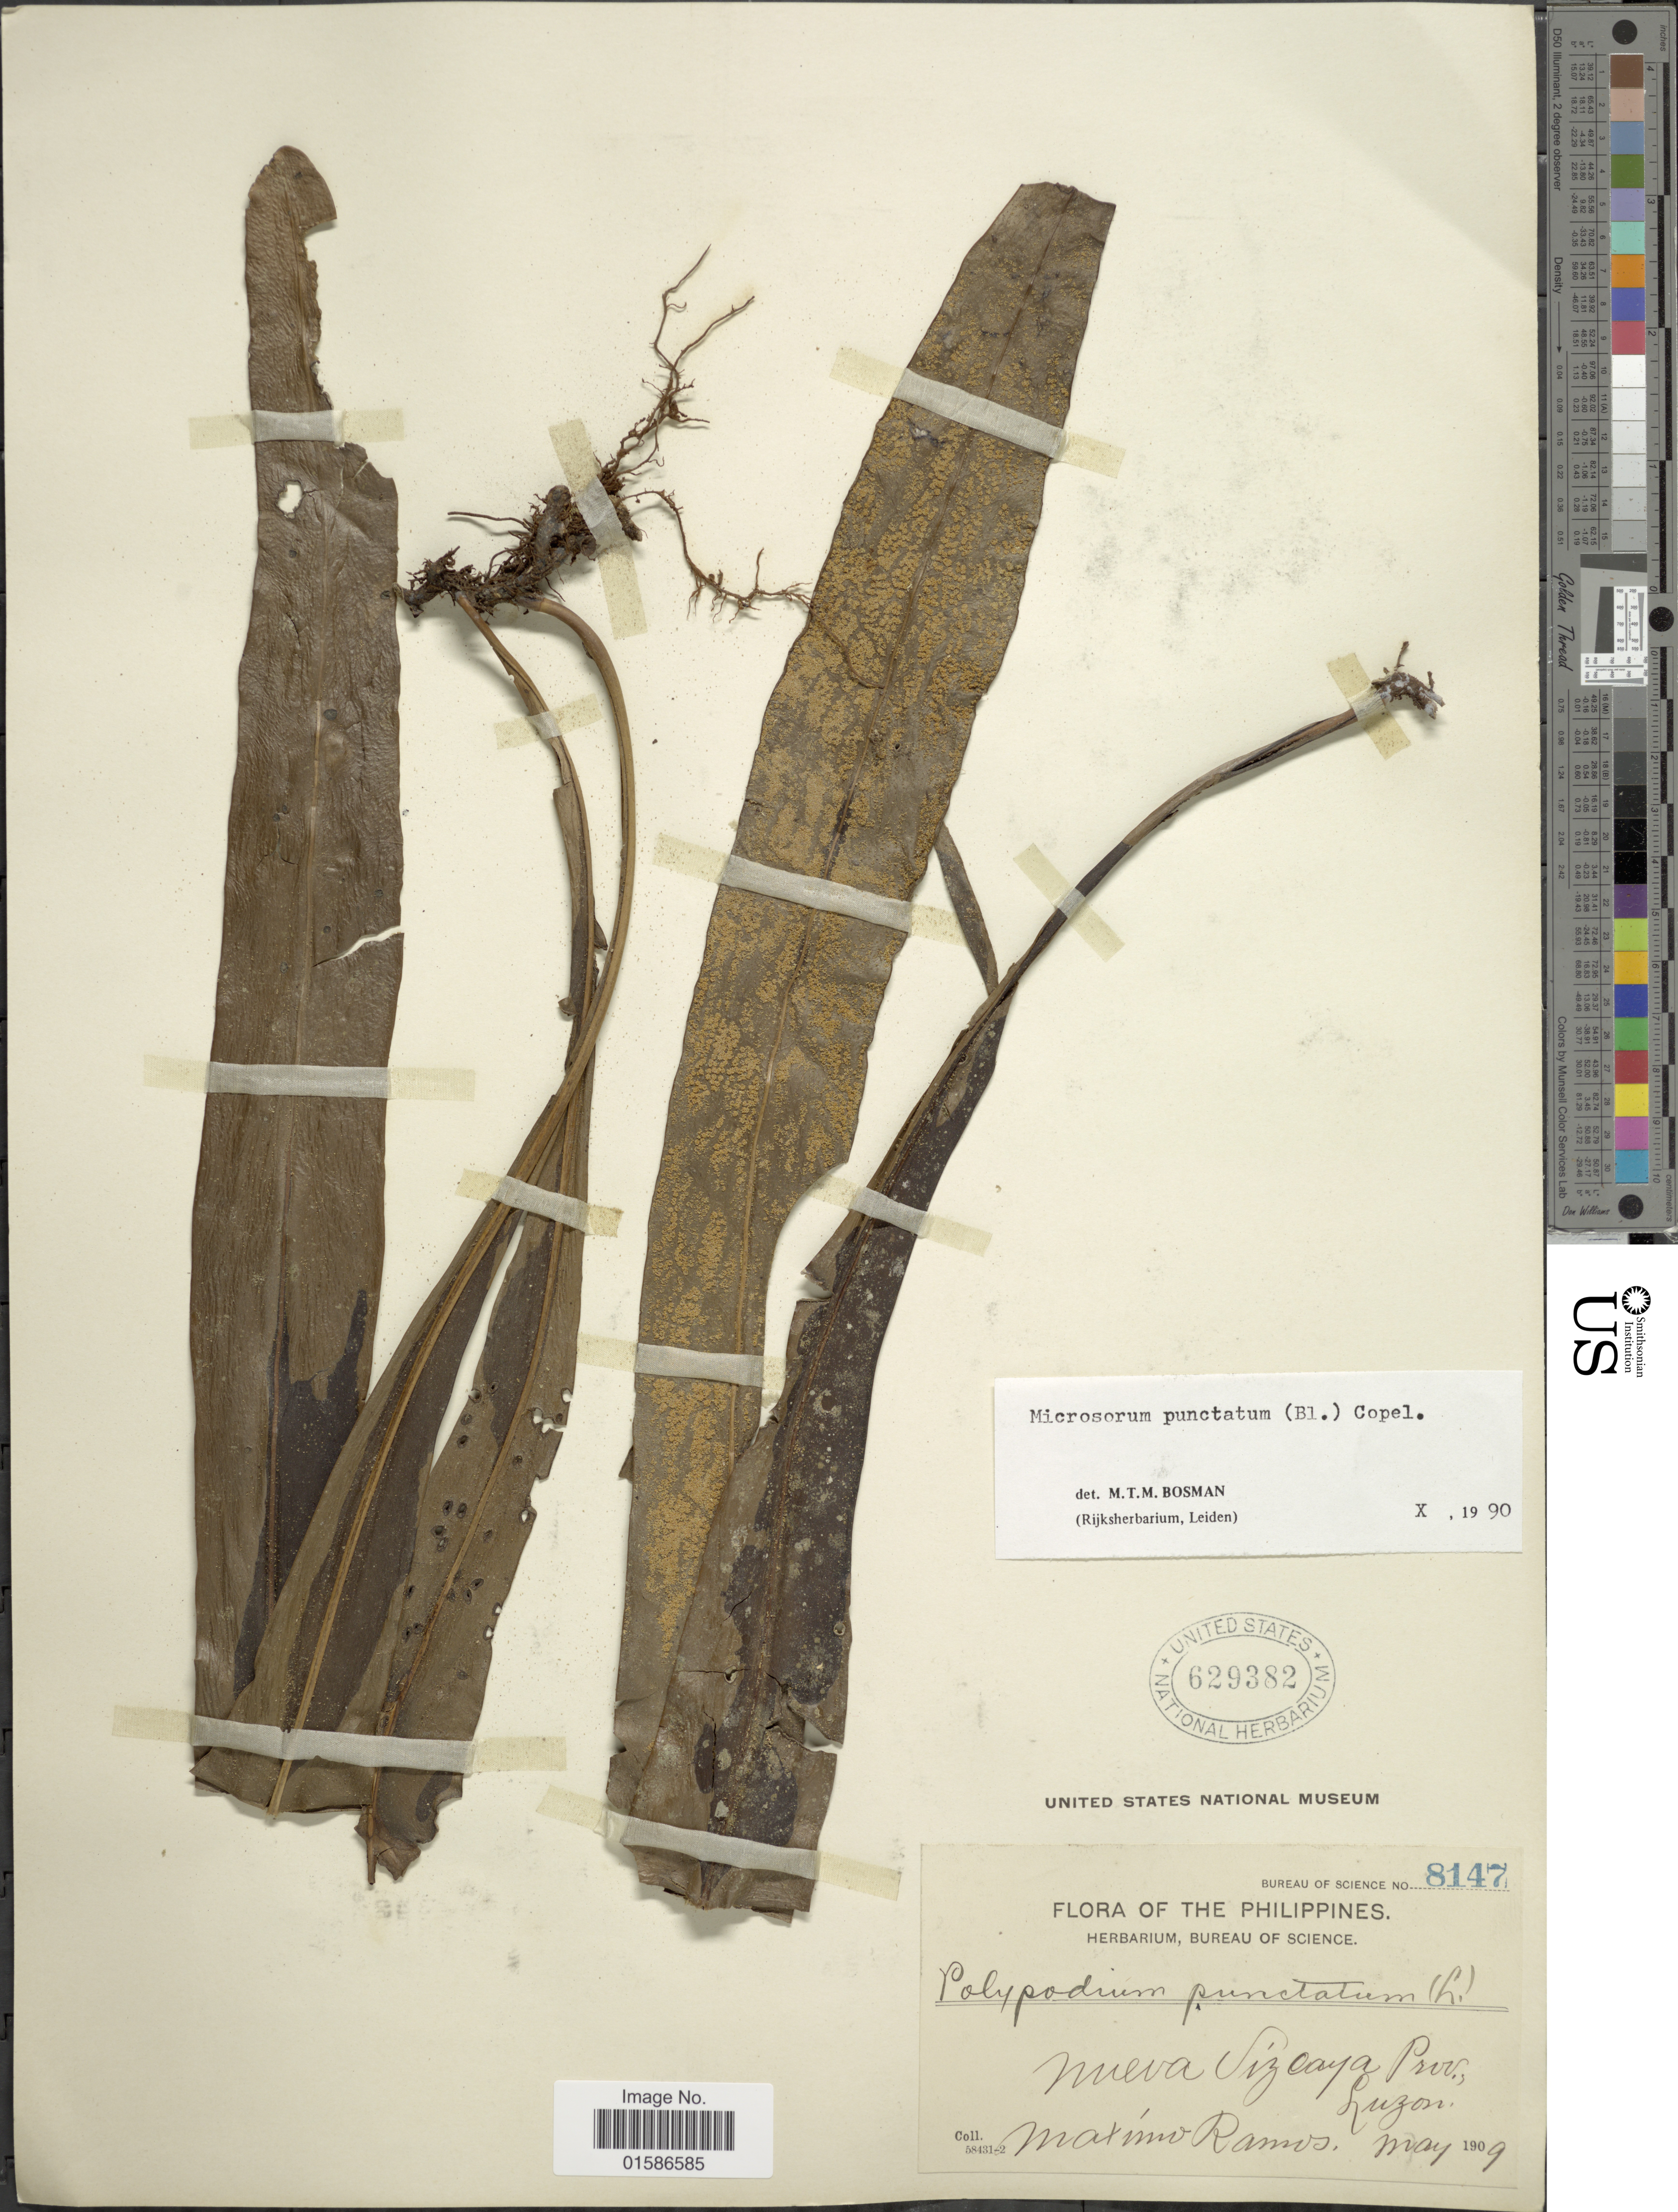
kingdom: Plantae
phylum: Tracheophyta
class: Polypodiopsida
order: Polypodiales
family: Polypodiaceae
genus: Microsorum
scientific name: Microsorum punctatum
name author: (L.) Copel.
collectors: M. Ramos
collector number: Bureau of Science 8147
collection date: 1909-05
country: Philippines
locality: Nueva Sizcaya Prov., Luzon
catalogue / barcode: US 629382